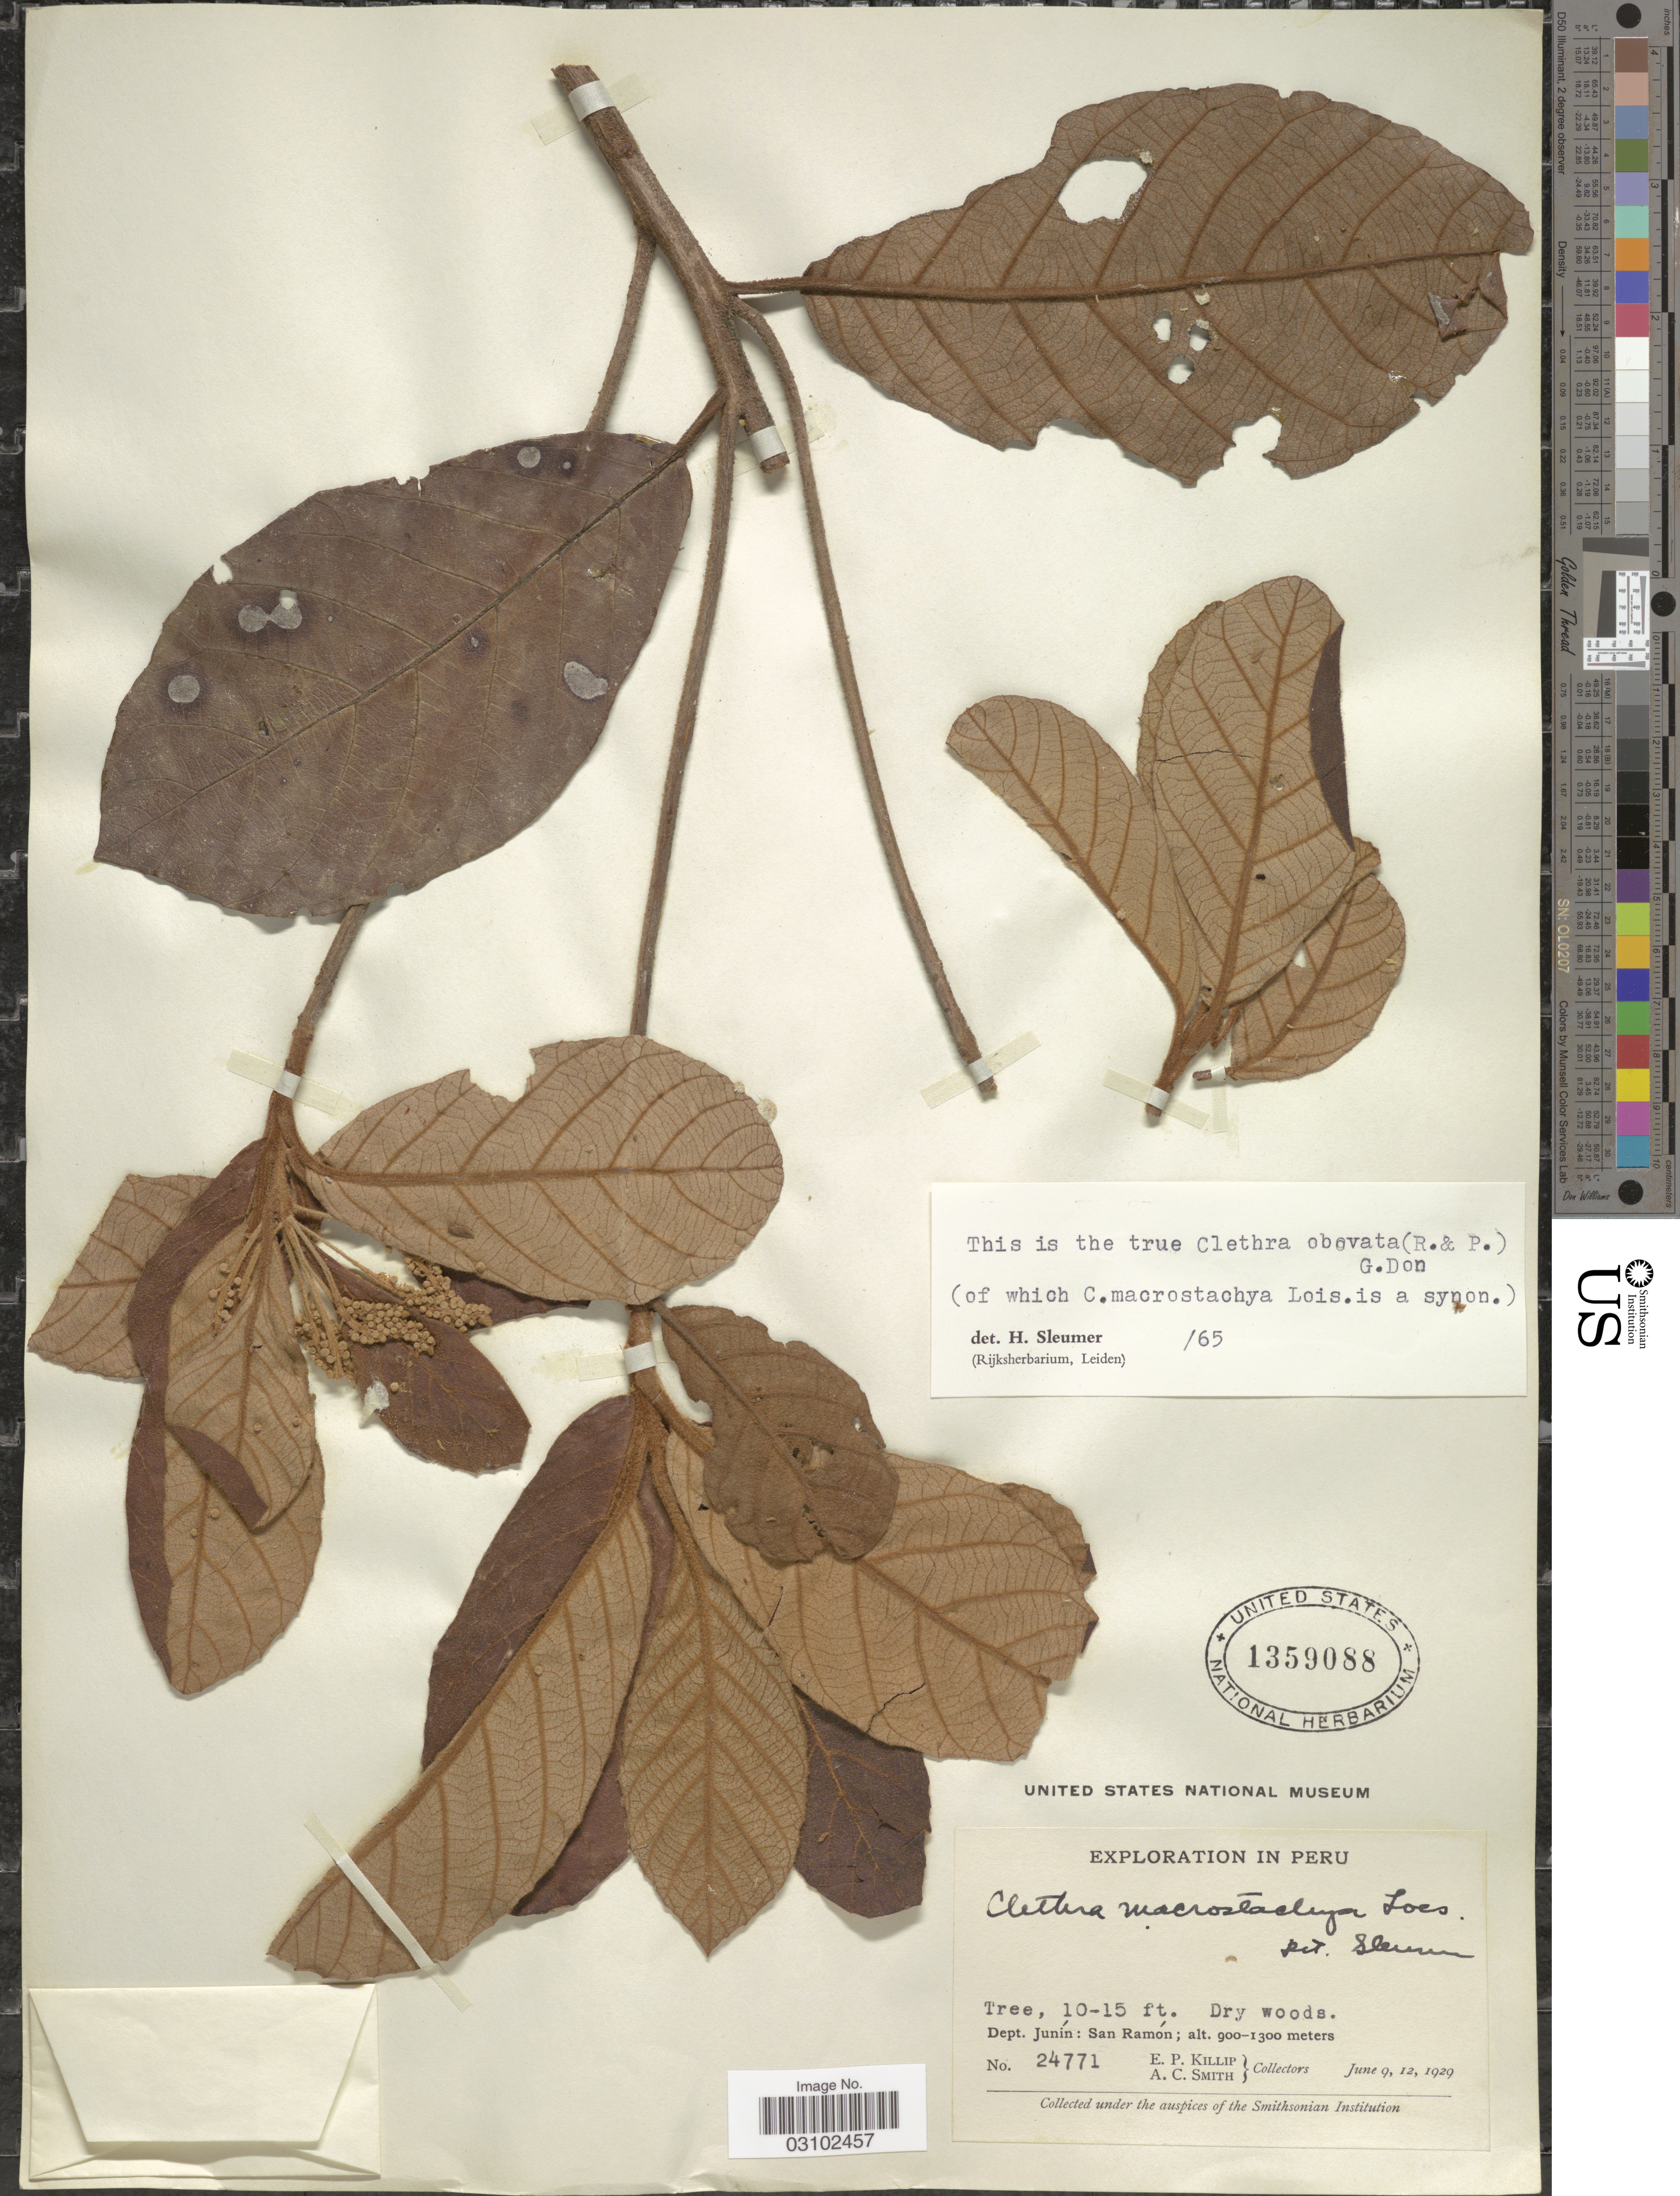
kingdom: Plantae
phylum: Tracheophyta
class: Magnoliopsida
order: Ericales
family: Clethraceae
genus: Clethra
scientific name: Clethra obovata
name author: (Ruiz & Pav.) G. Don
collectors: E. P. Killip & A. C. Smith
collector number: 24771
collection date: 1929-06-09/1929-06-12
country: Peru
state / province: Junín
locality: Dept. Junín: San Ramón.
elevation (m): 900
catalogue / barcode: US 1359088